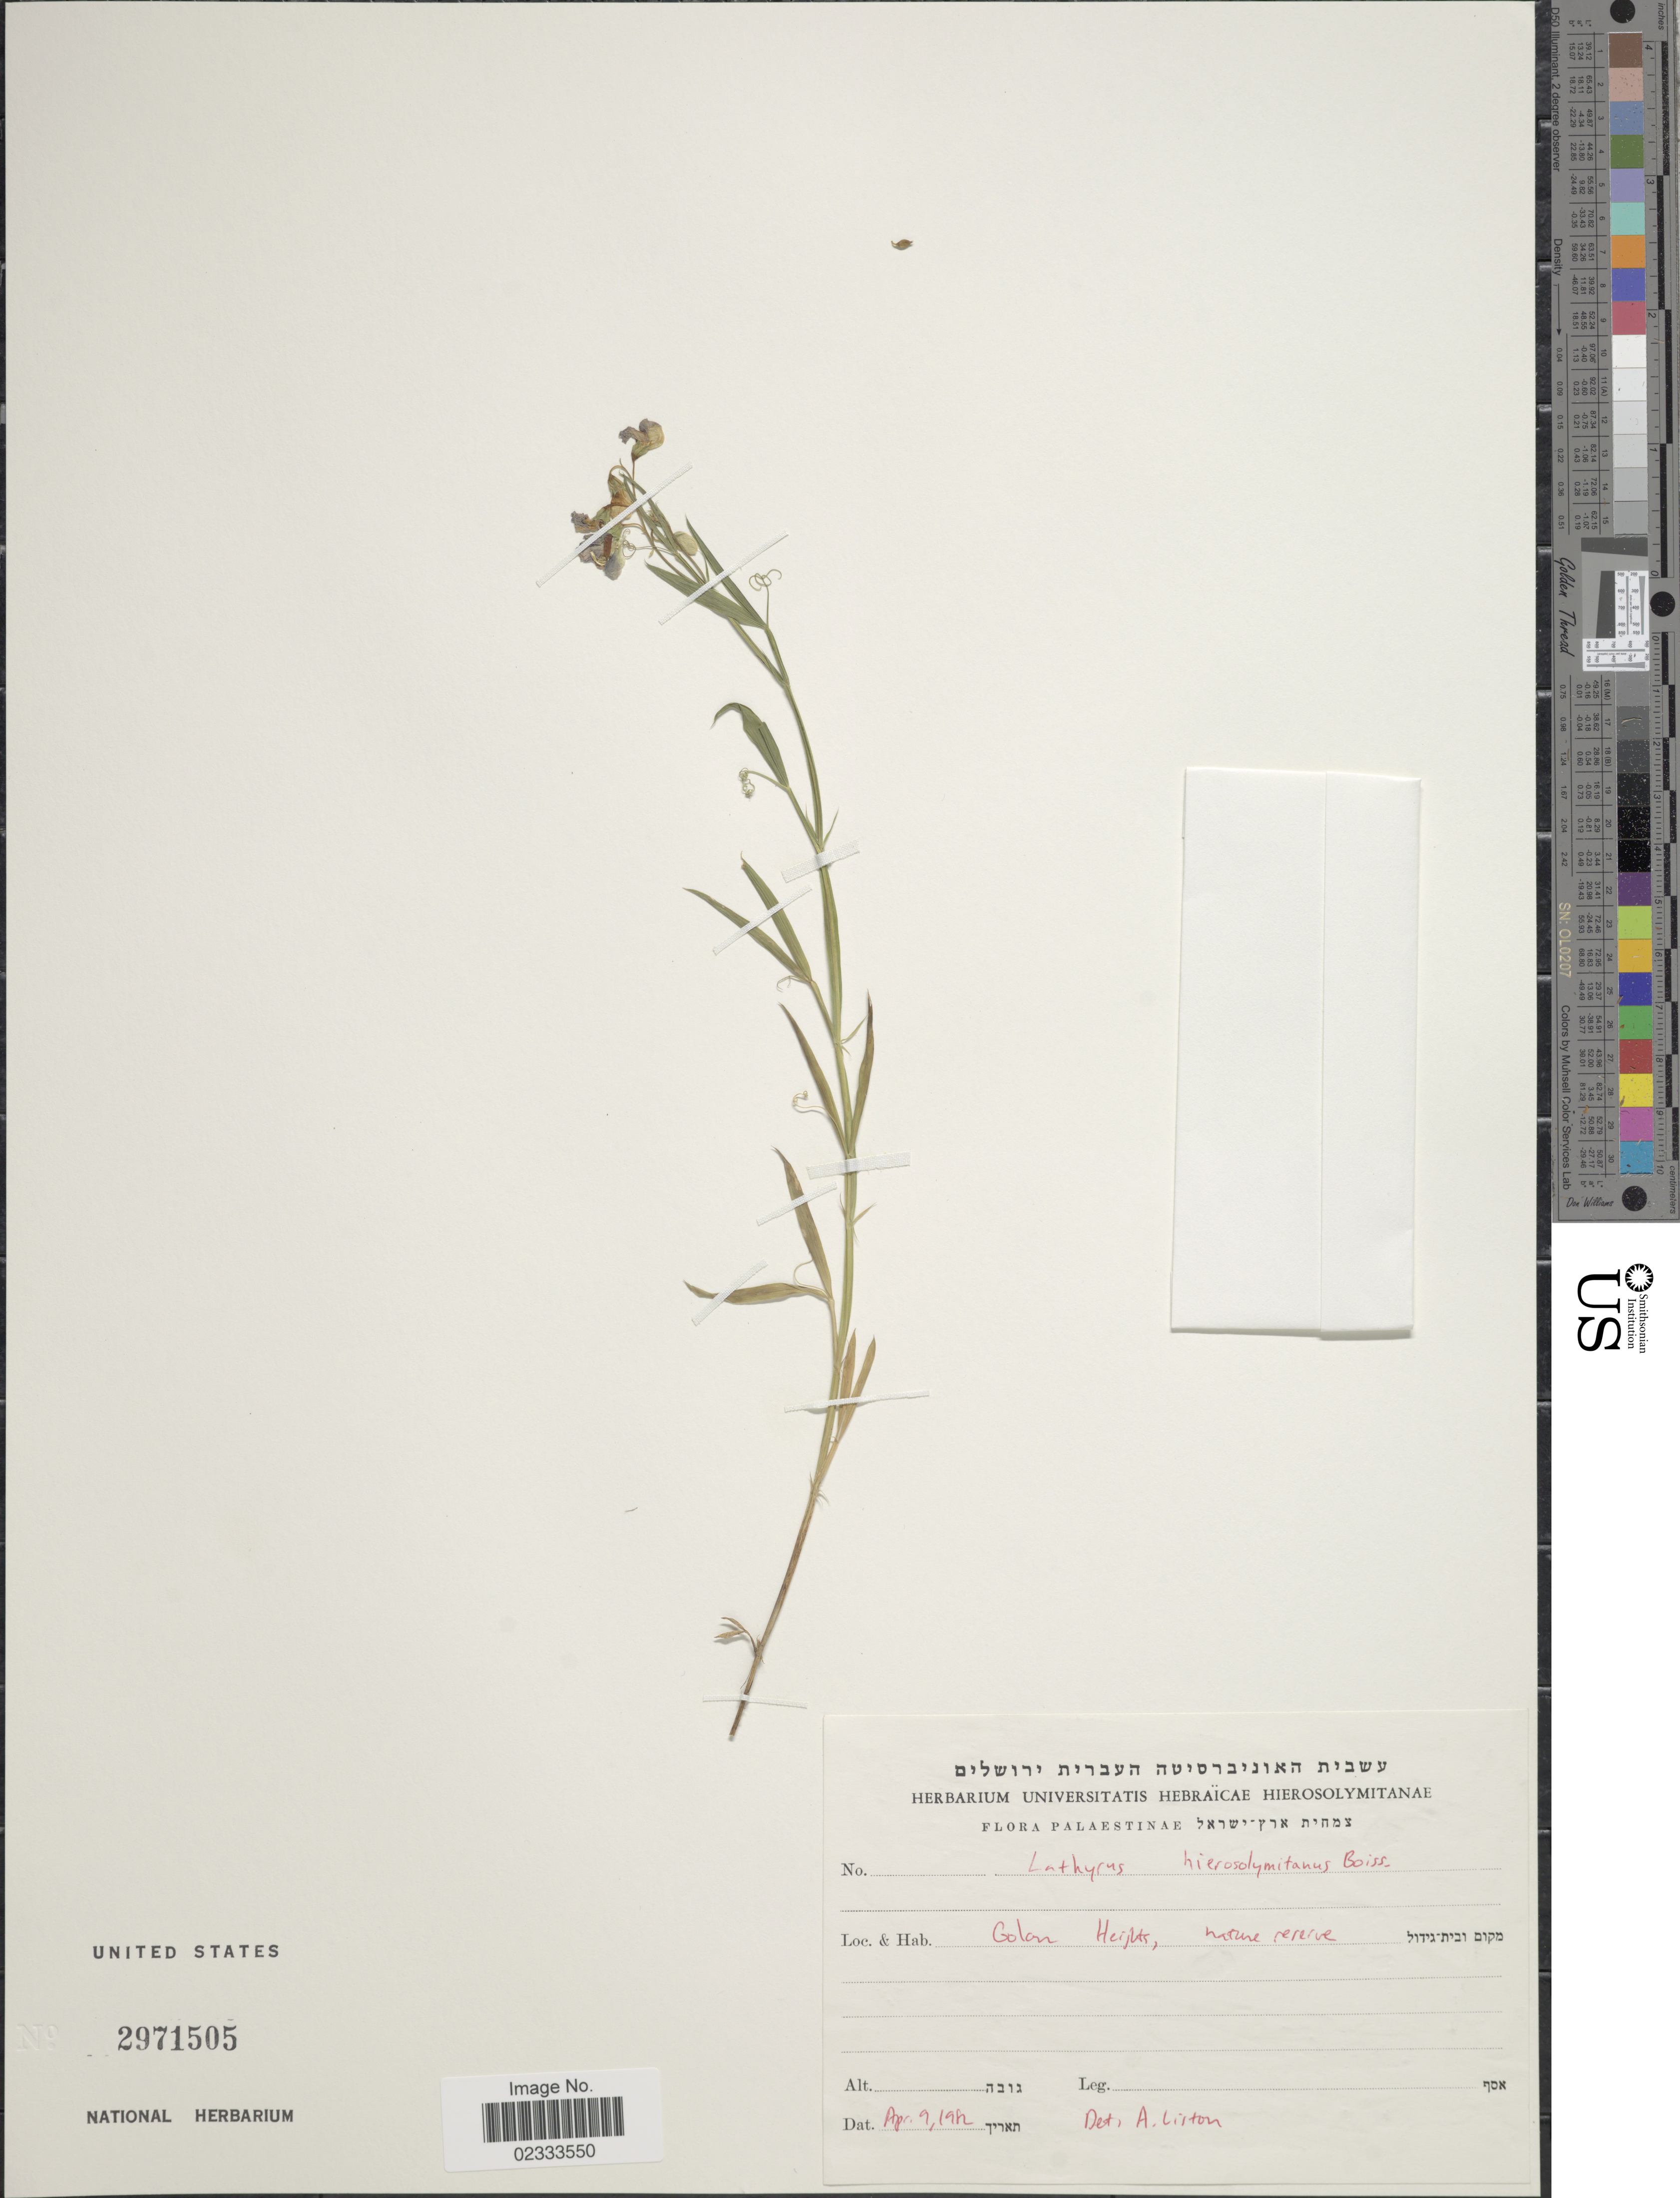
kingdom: Plantae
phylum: Tracheophyta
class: Magnoliopsida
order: Fabales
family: Fabaceae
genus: Lathyrus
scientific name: Lathyrus hierosolymitanus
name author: Boiss.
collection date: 1982-04-09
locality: Palaestinae, Golon Heijks, Morture receive [interpreted]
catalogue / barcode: US 2971505